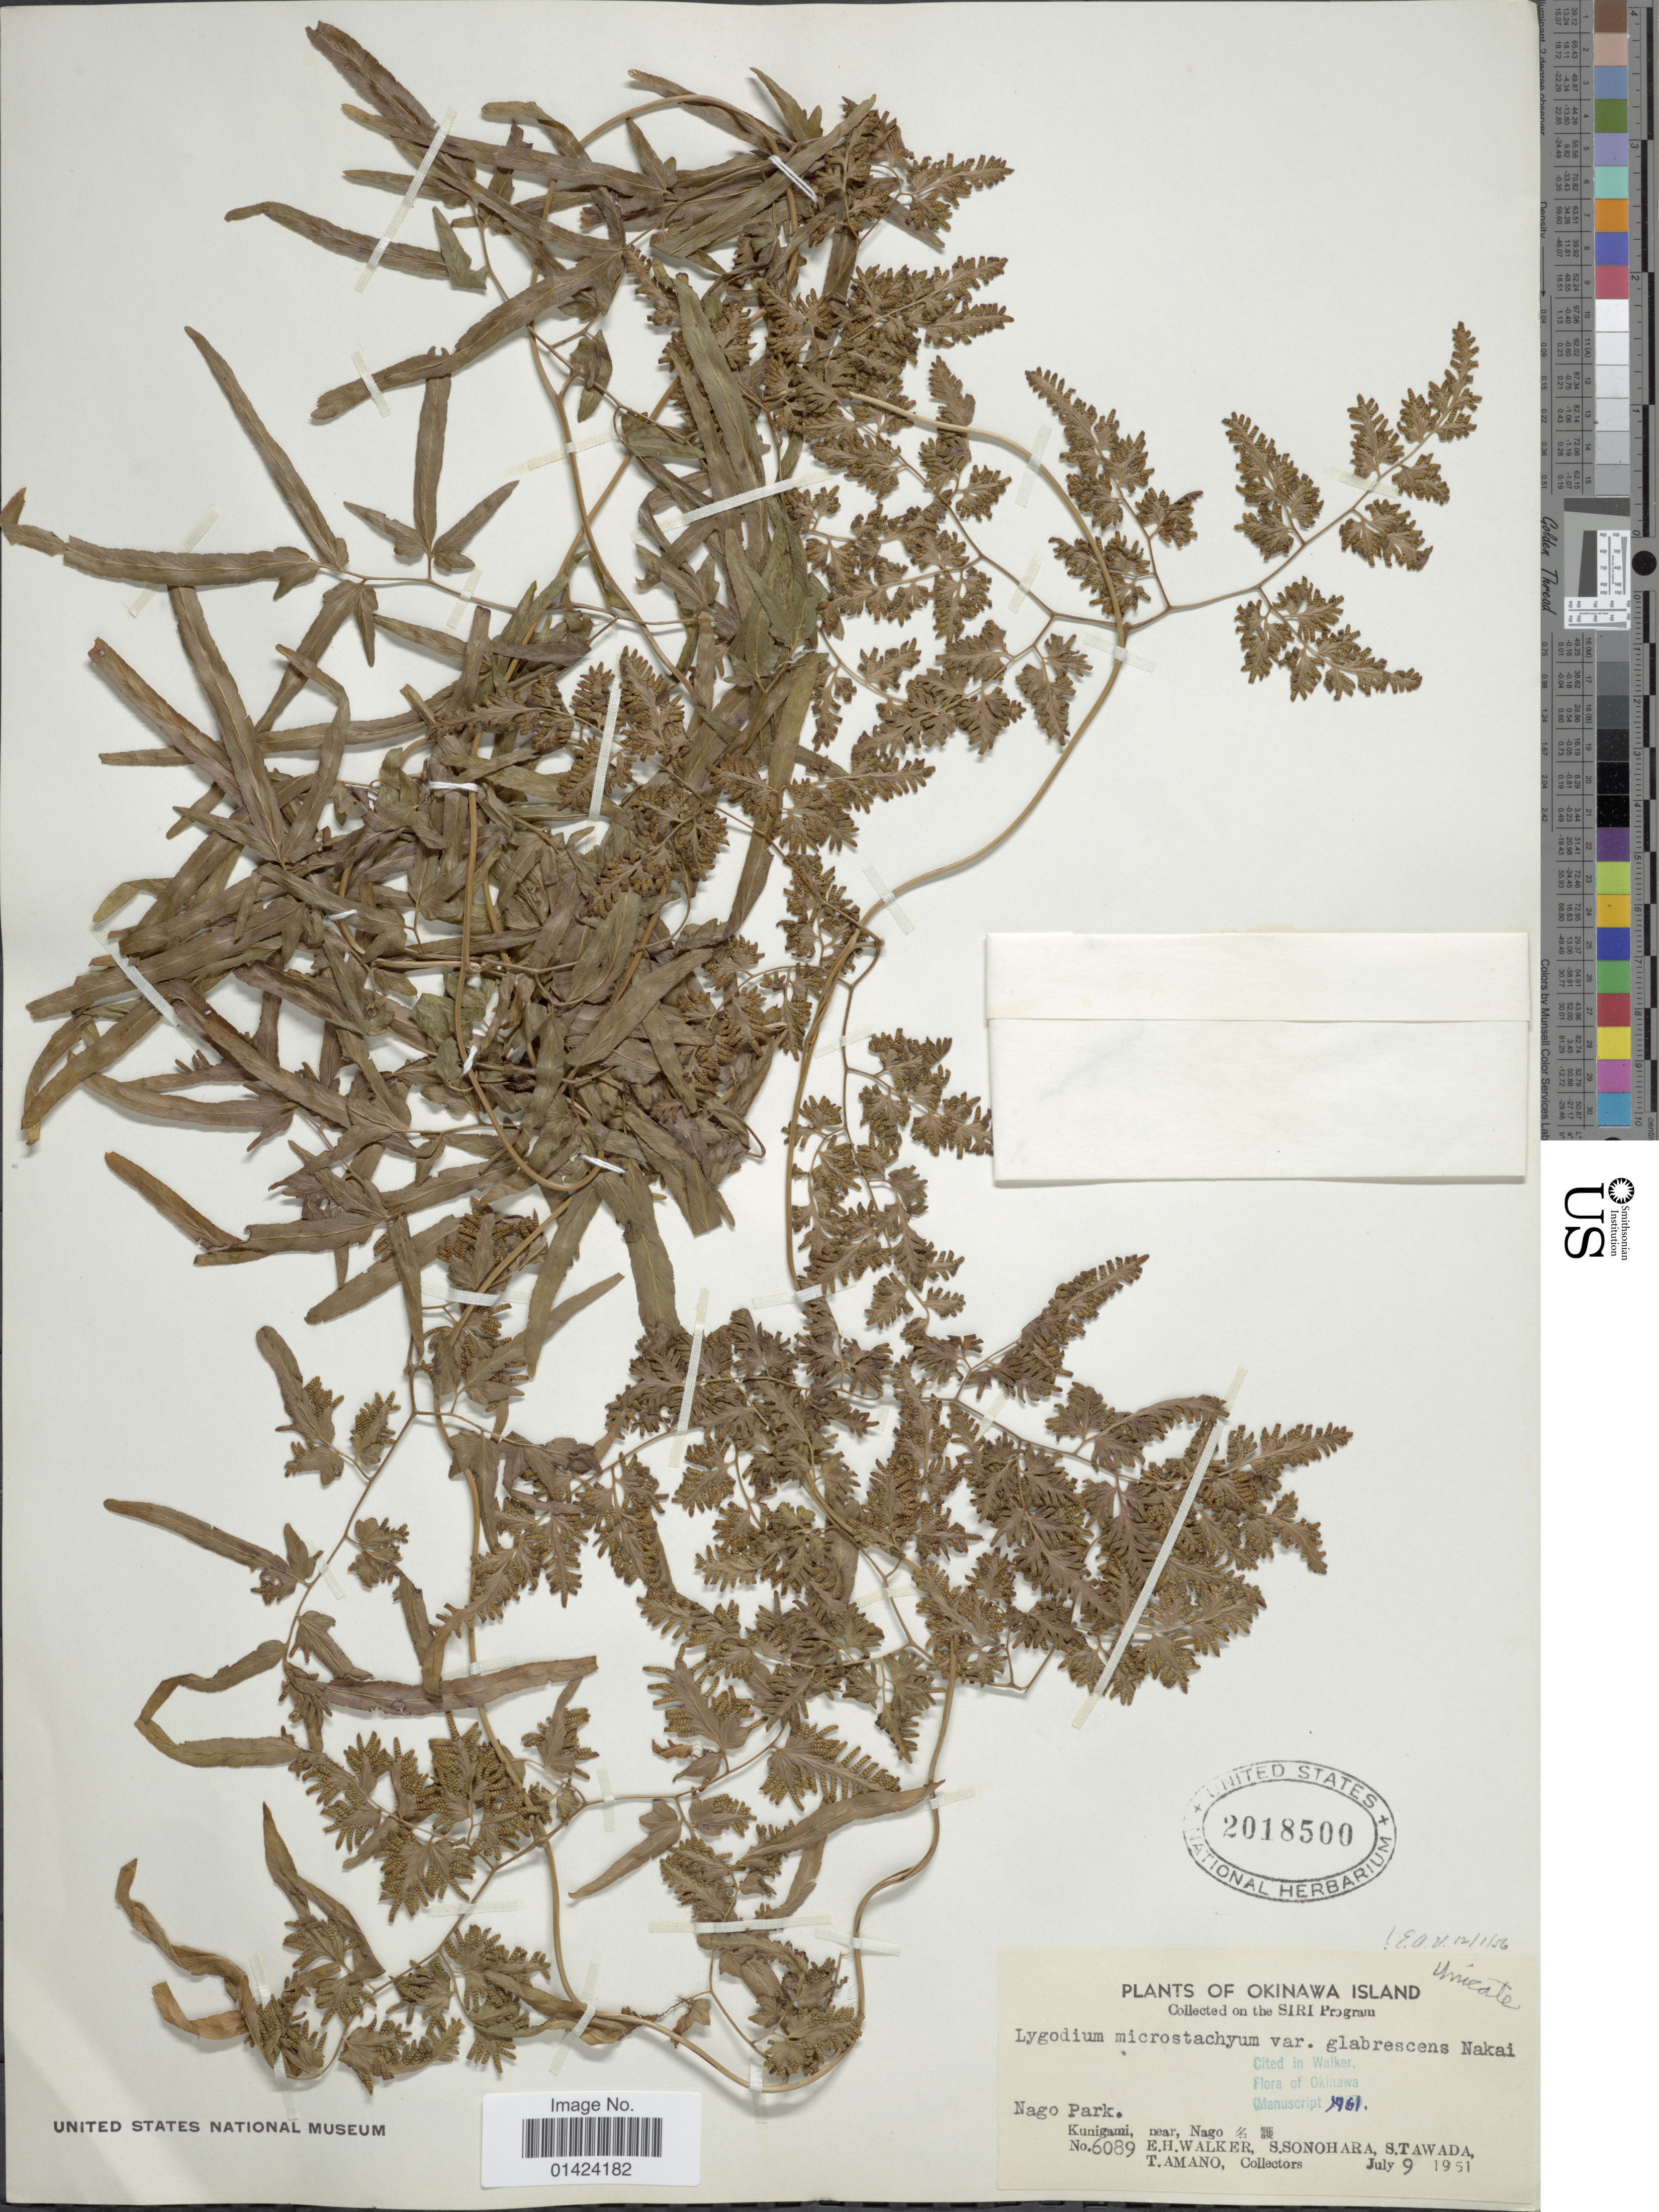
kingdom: Plantae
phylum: Tracheophyta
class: Polypodiopsida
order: Schizaeales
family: Lygodiaceae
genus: Lygodium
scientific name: Lygodium japonicum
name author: (Thunb.) Sw.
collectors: E. H. Walker, S. Sonohara, S. Tawada & T. Amano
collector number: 6089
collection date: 1951-07-09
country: Japan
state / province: Okinawa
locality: Nago Park, Kunigami, near Nago.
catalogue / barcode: US 2018500